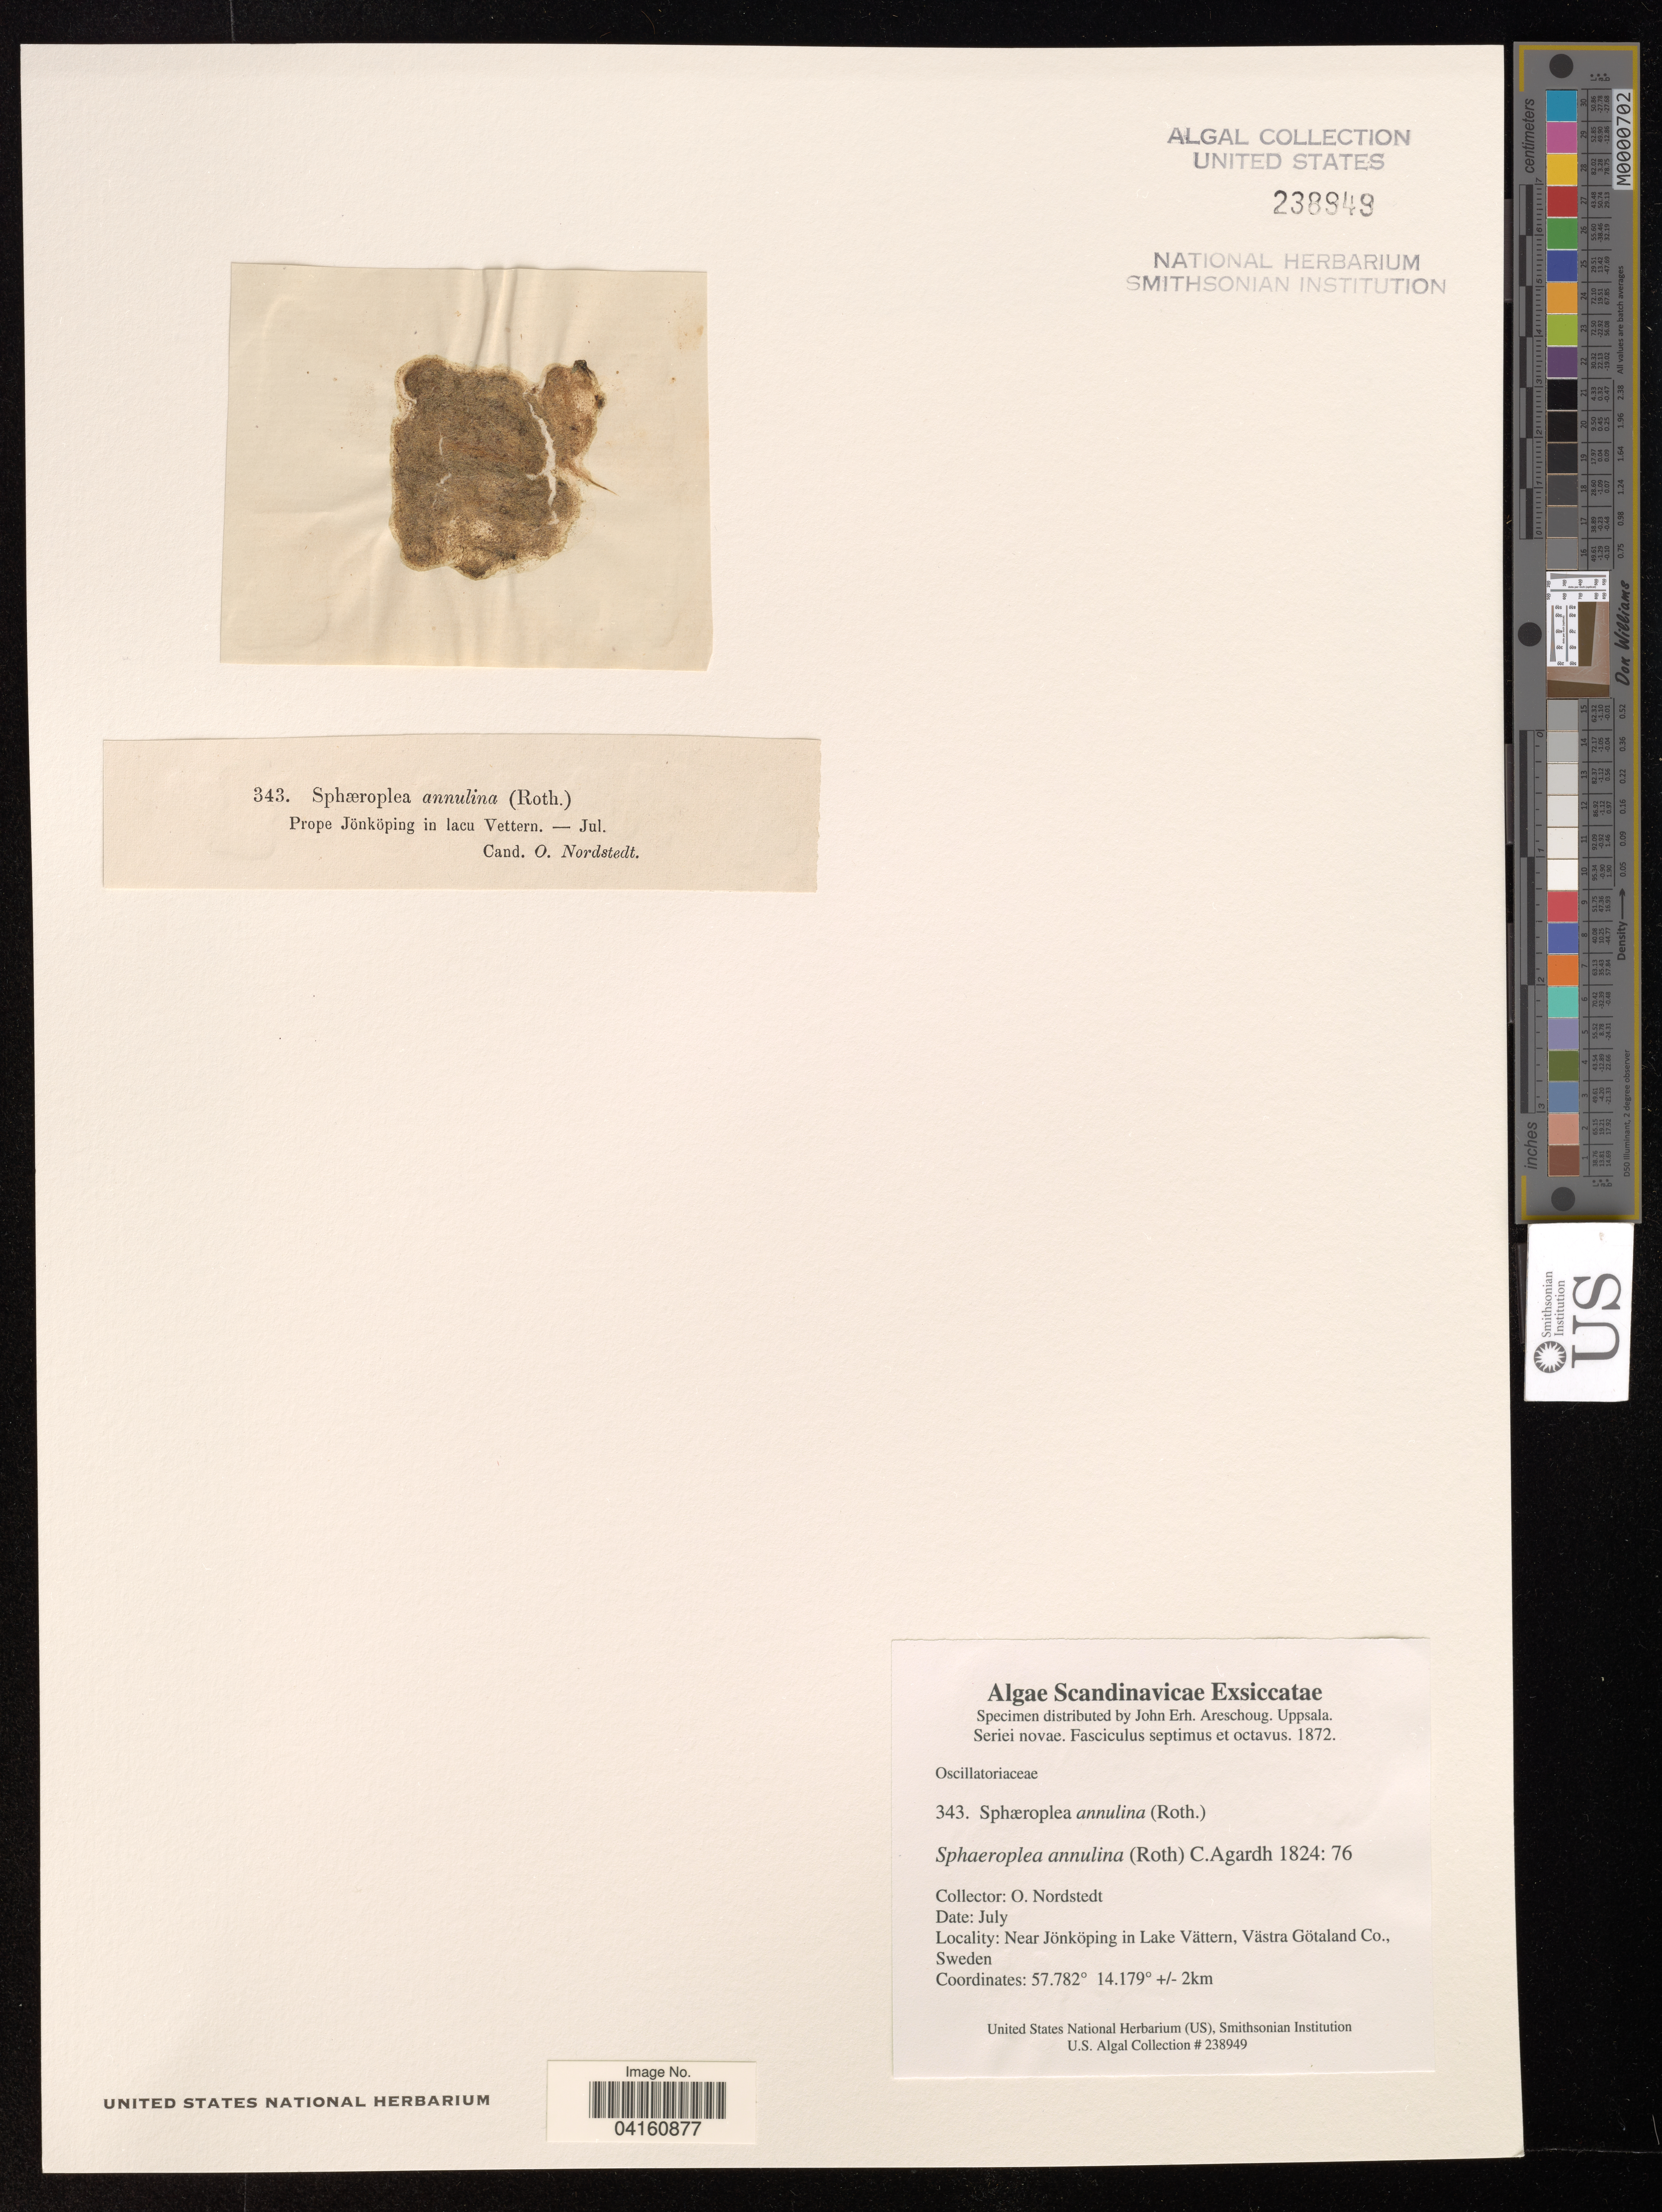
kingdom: Plantae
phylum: Chlorophyta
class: Chlorophyceae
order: Chlamydomonadales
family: Sphaeropleaceae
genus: Sphaeroplea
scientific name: Sphaeroplea annulina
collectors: O. Nordstedt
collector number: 343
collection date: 1872-07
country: Sweden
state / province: Västra Götaland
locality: Near Jonkoping in Lake Vattern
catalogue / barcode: US 238949